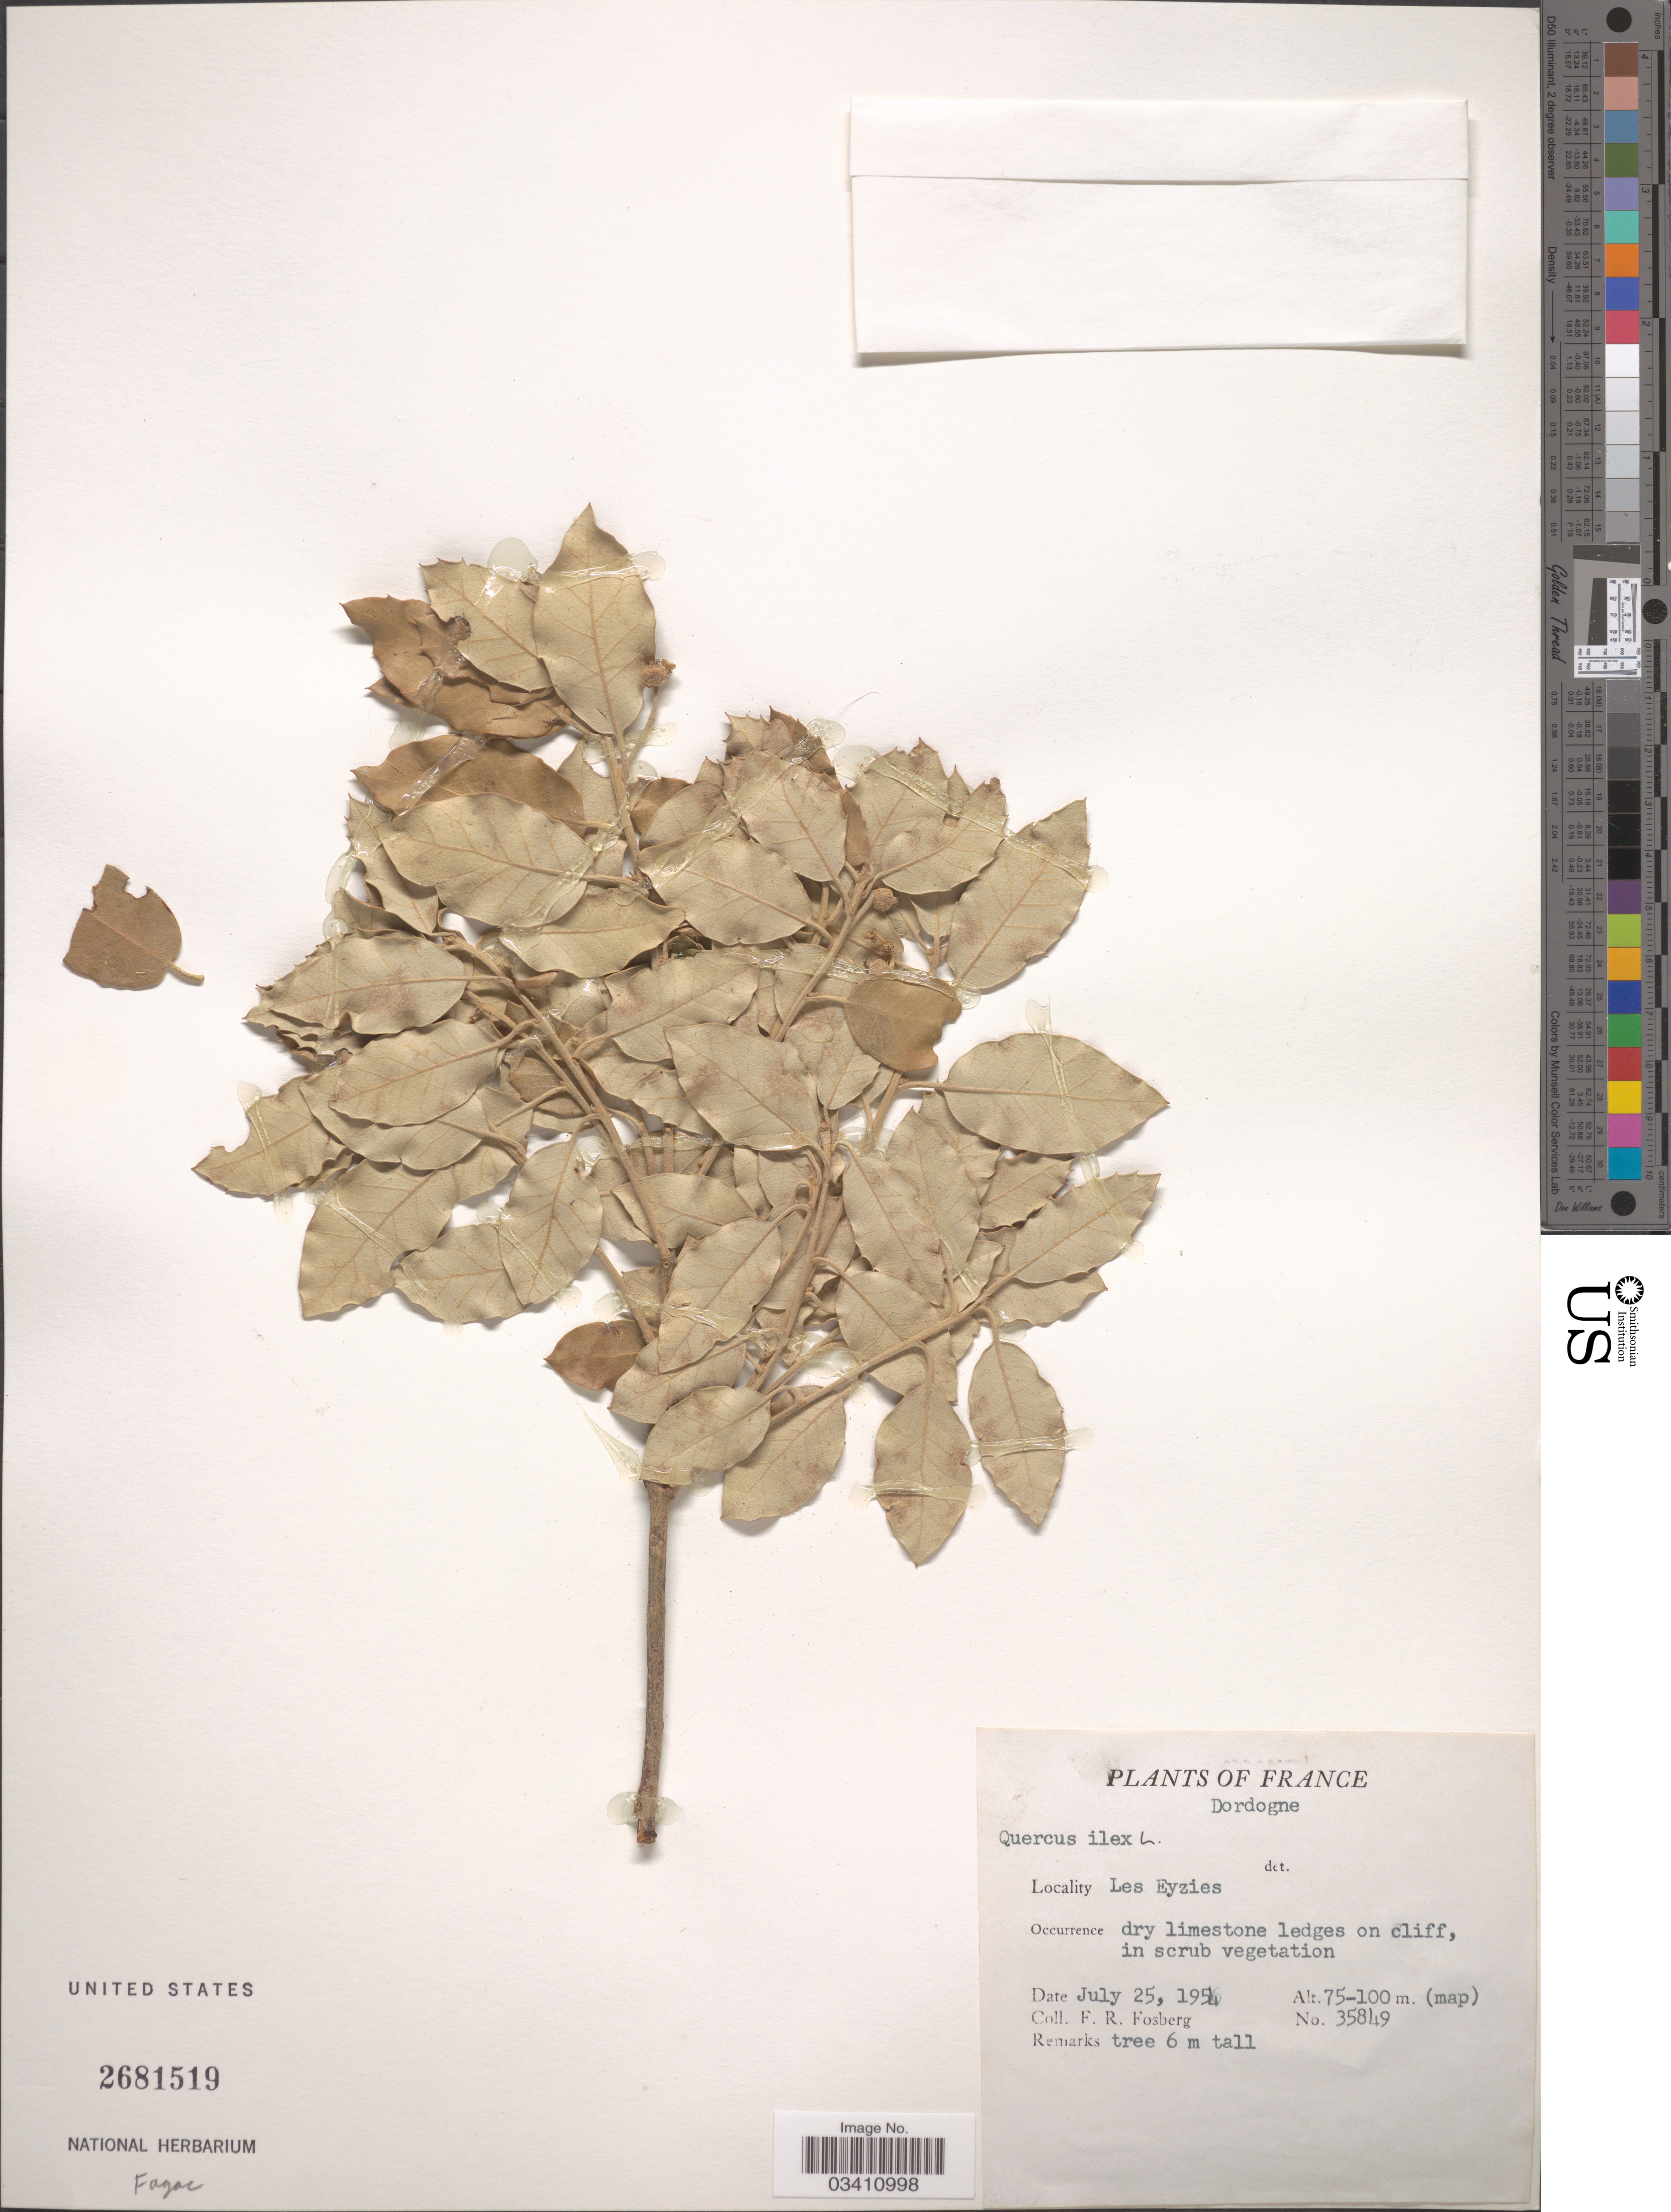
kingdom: Plantae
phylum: Tracheophyta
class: Magnoliopsida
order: Fagales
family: Fagaceae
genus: Quercus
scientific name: Quercus ilex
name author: Lour.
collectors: F. R. Fosberg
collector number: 35849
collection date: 1954-07-25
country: France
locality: Dordogne. Les Eyzies.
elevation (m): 75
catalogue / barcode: US 2681519